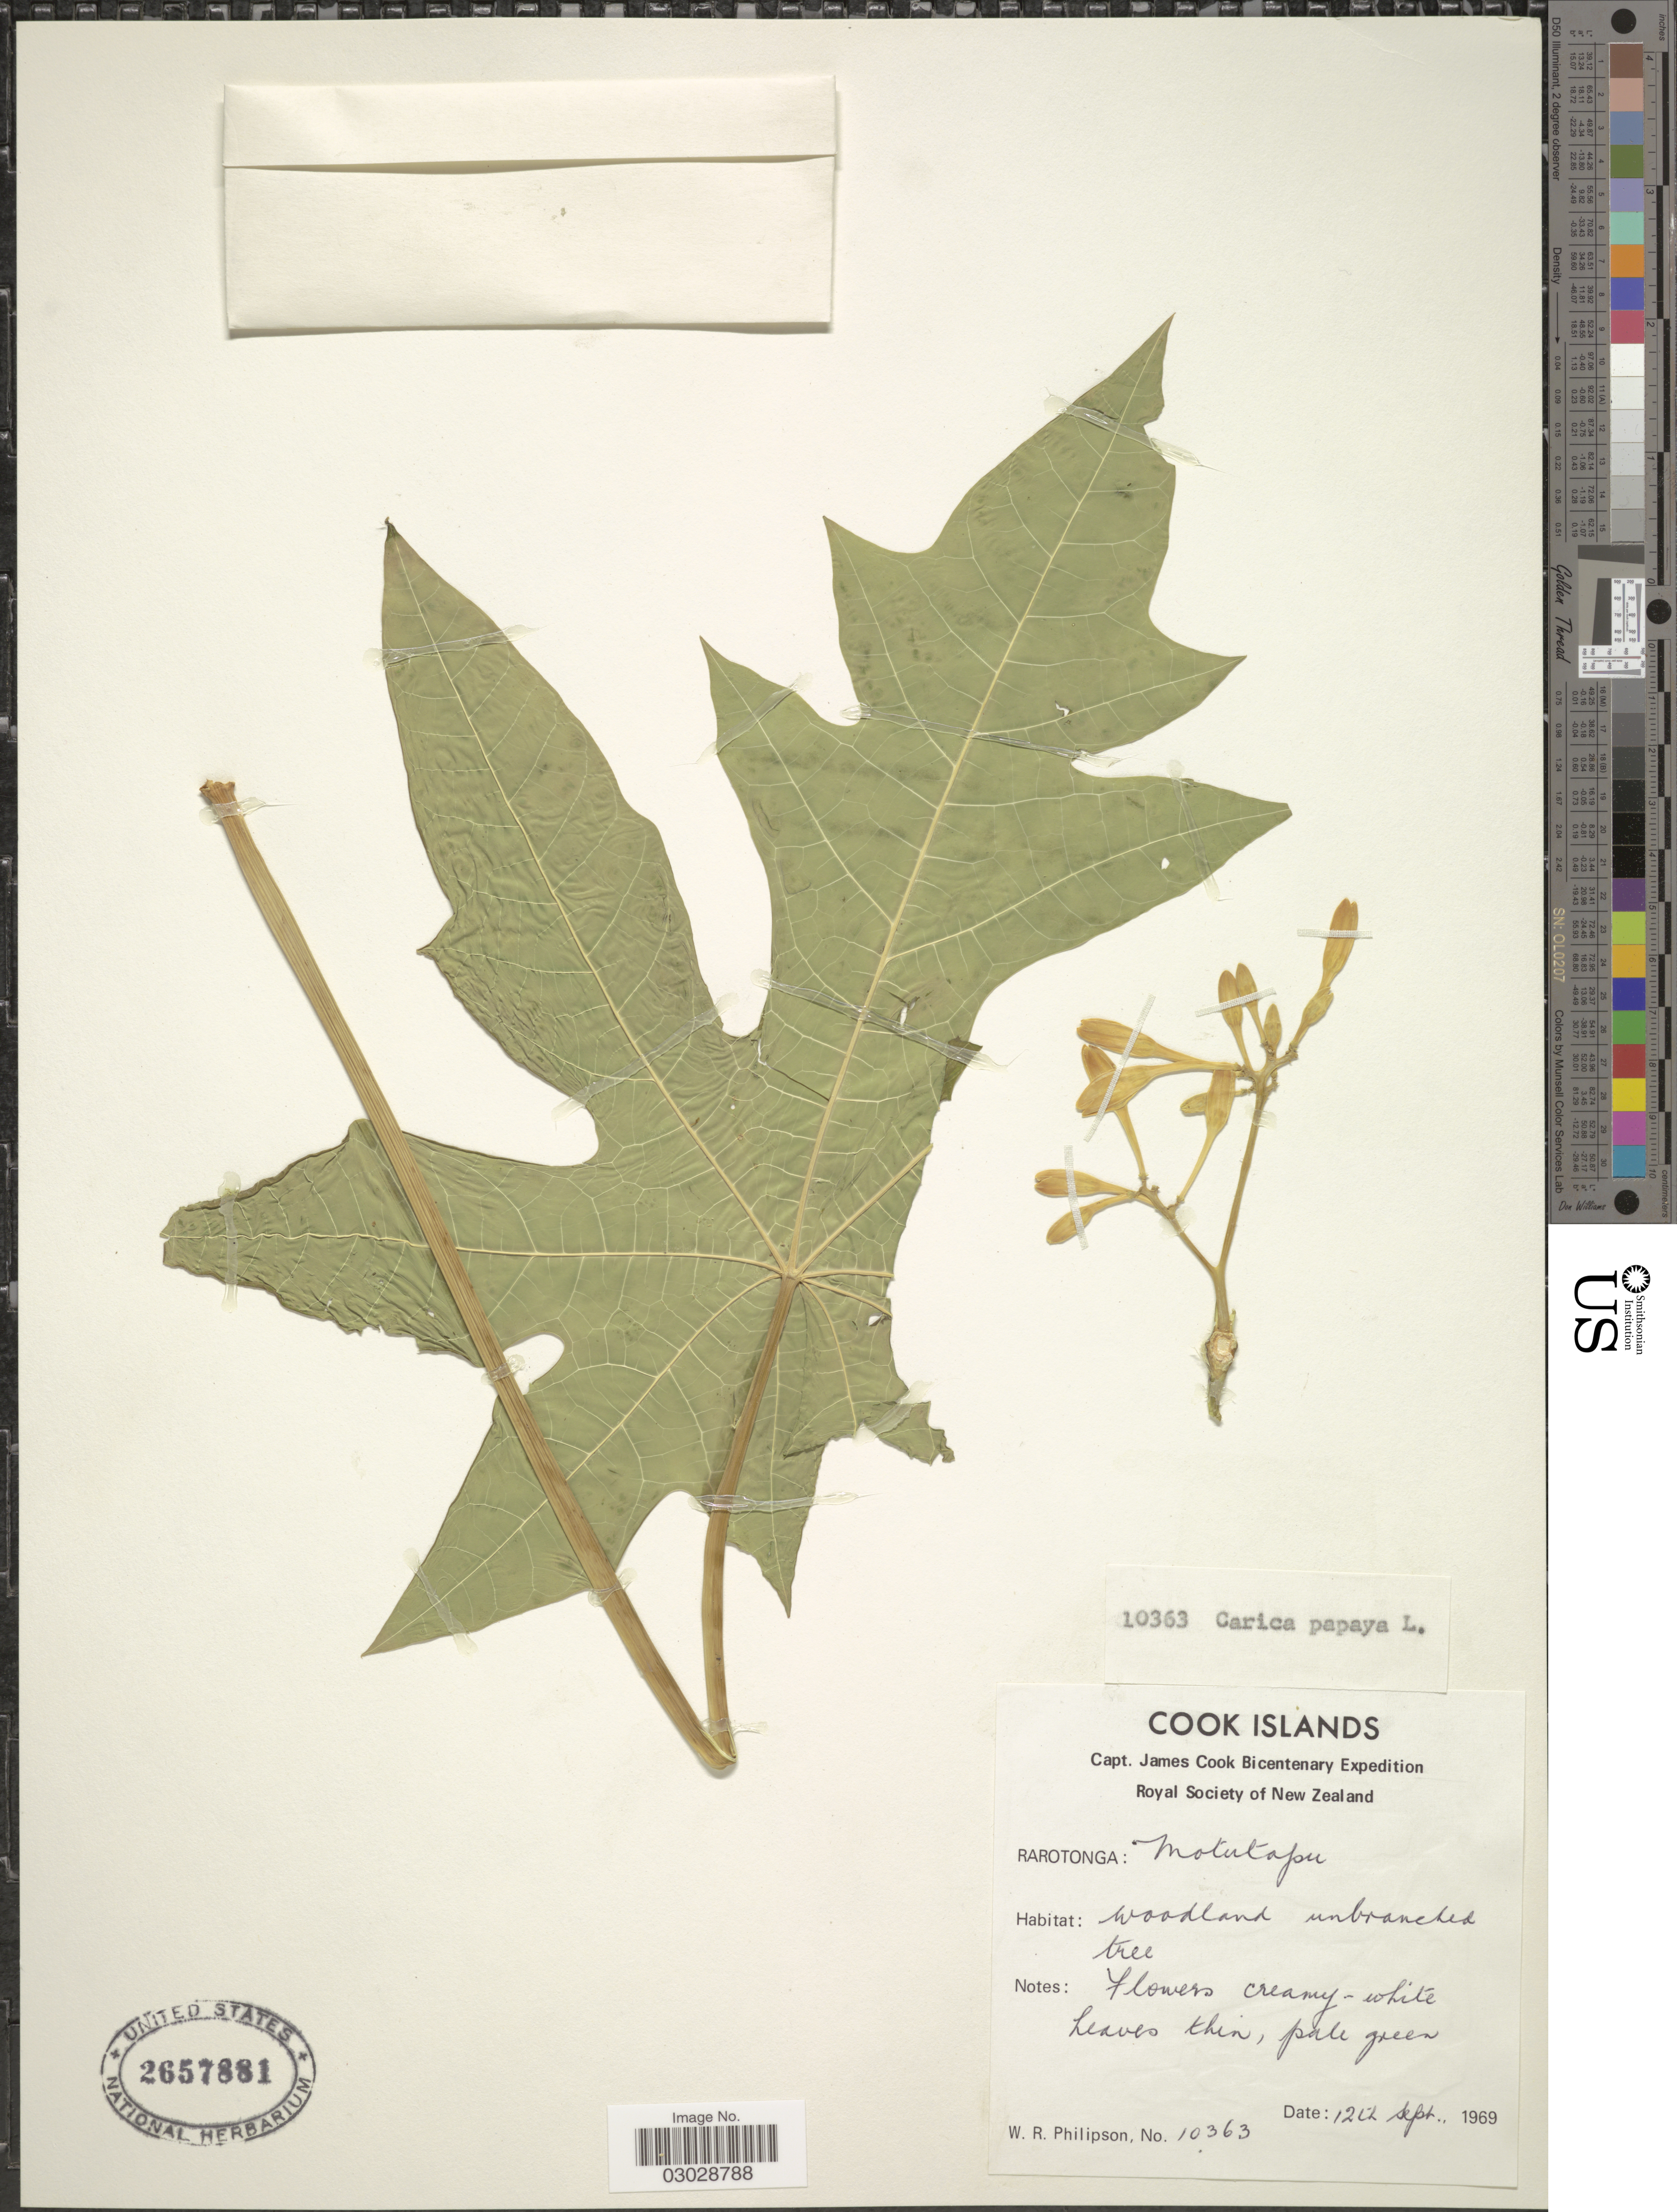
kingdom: Plantae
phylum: Tracheophyta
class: Magnoliopsida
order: Brassicales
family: Caricaceae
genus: Carica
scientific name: Carica papaya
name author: L.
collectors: W. R. Philipson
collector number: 10363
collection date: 1969-09-12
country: Cook Islands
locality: Rarotonga: Motutapu.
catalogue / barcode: US 2657881